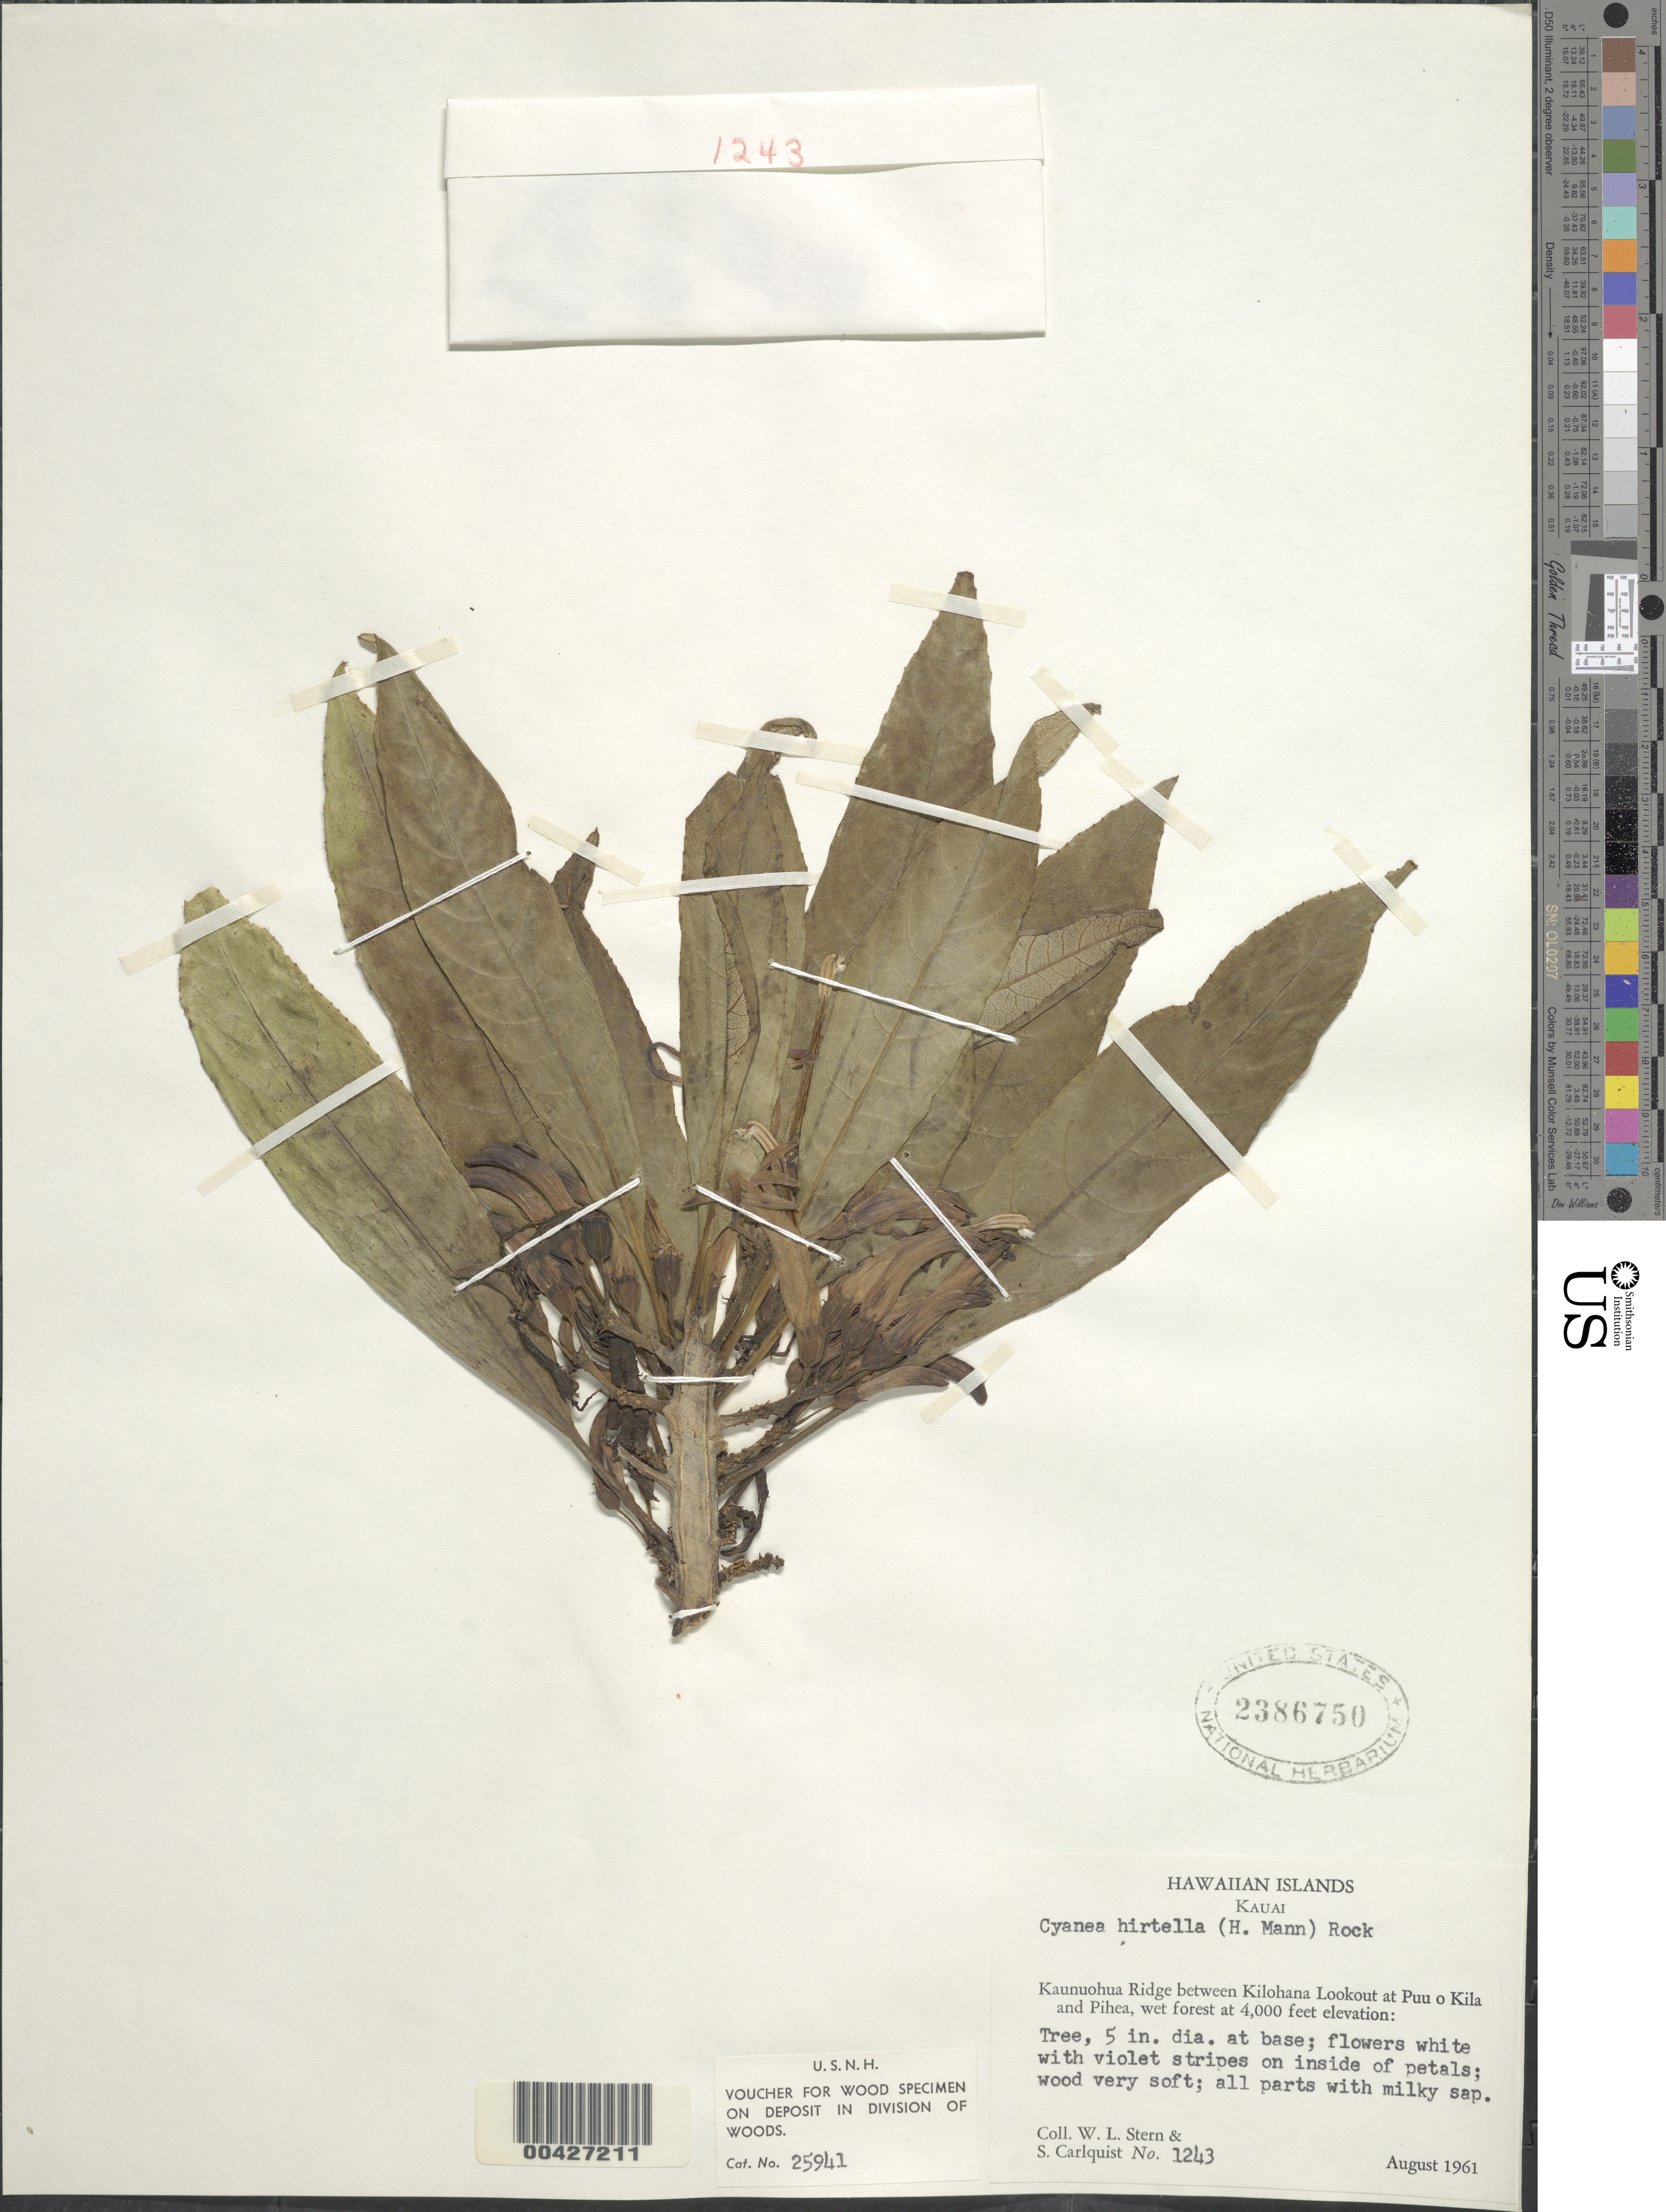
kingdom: Plantae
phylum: Tracheophyta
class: Magnoliopsida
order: Asterales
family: Campanulaceae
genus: Cyanea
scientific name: Cyanea hirtella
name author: (H. Mann) Hillebr.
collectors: W. L. Stern & S. Carlquist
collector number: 1243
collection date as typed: Aug 1961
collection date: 1961-08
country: United States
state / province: Hawaii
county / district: Kauai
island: Kaua'i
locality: Kaunuohua Ridge between Kilohana Lookout at Puu o Kila and Pihea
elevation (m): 1219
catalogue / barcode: US 2386750